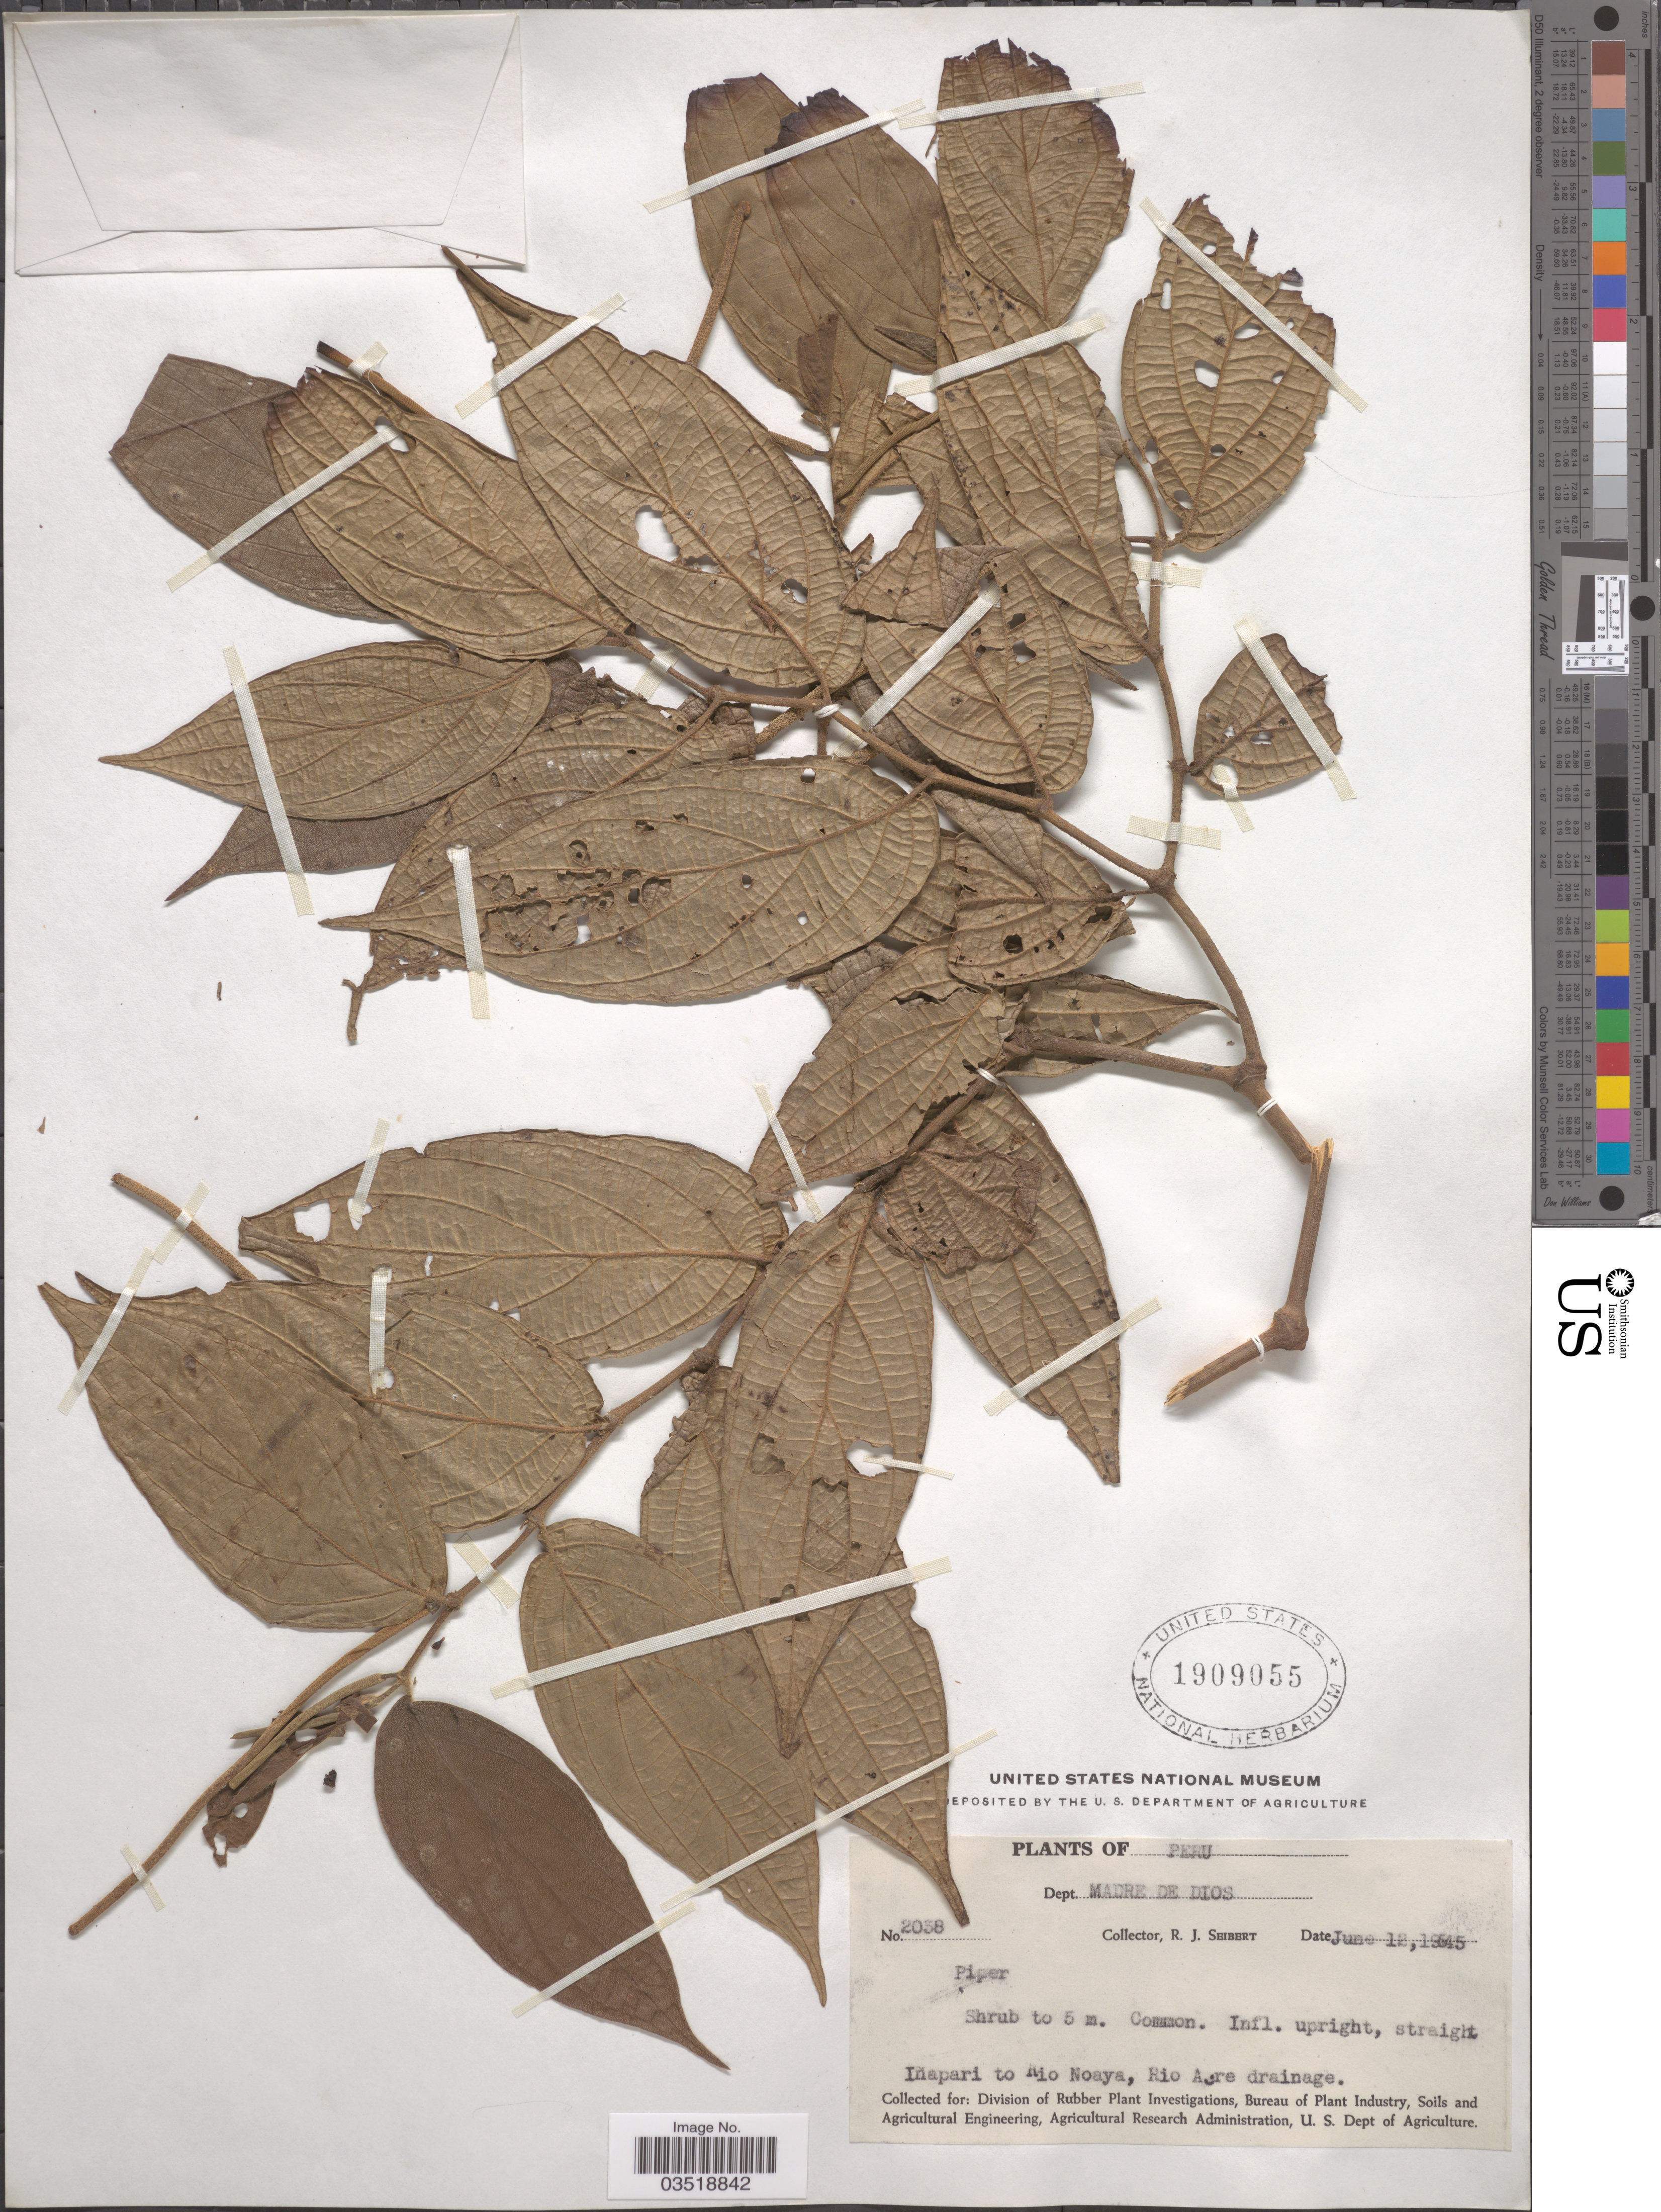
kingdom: Plantae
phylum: Tracheophyta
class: Magnoliopsida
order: Piperales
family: Piperaceae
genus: Piper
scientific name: Piper sp.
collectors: R. J. Seibert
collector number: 2038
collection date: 1945-06-12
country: Peru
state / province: Madre de Dios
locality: Dept. Madre de Dios. Iñapari to Noaya, Rio Acre drainage.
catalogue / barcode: US 1909055